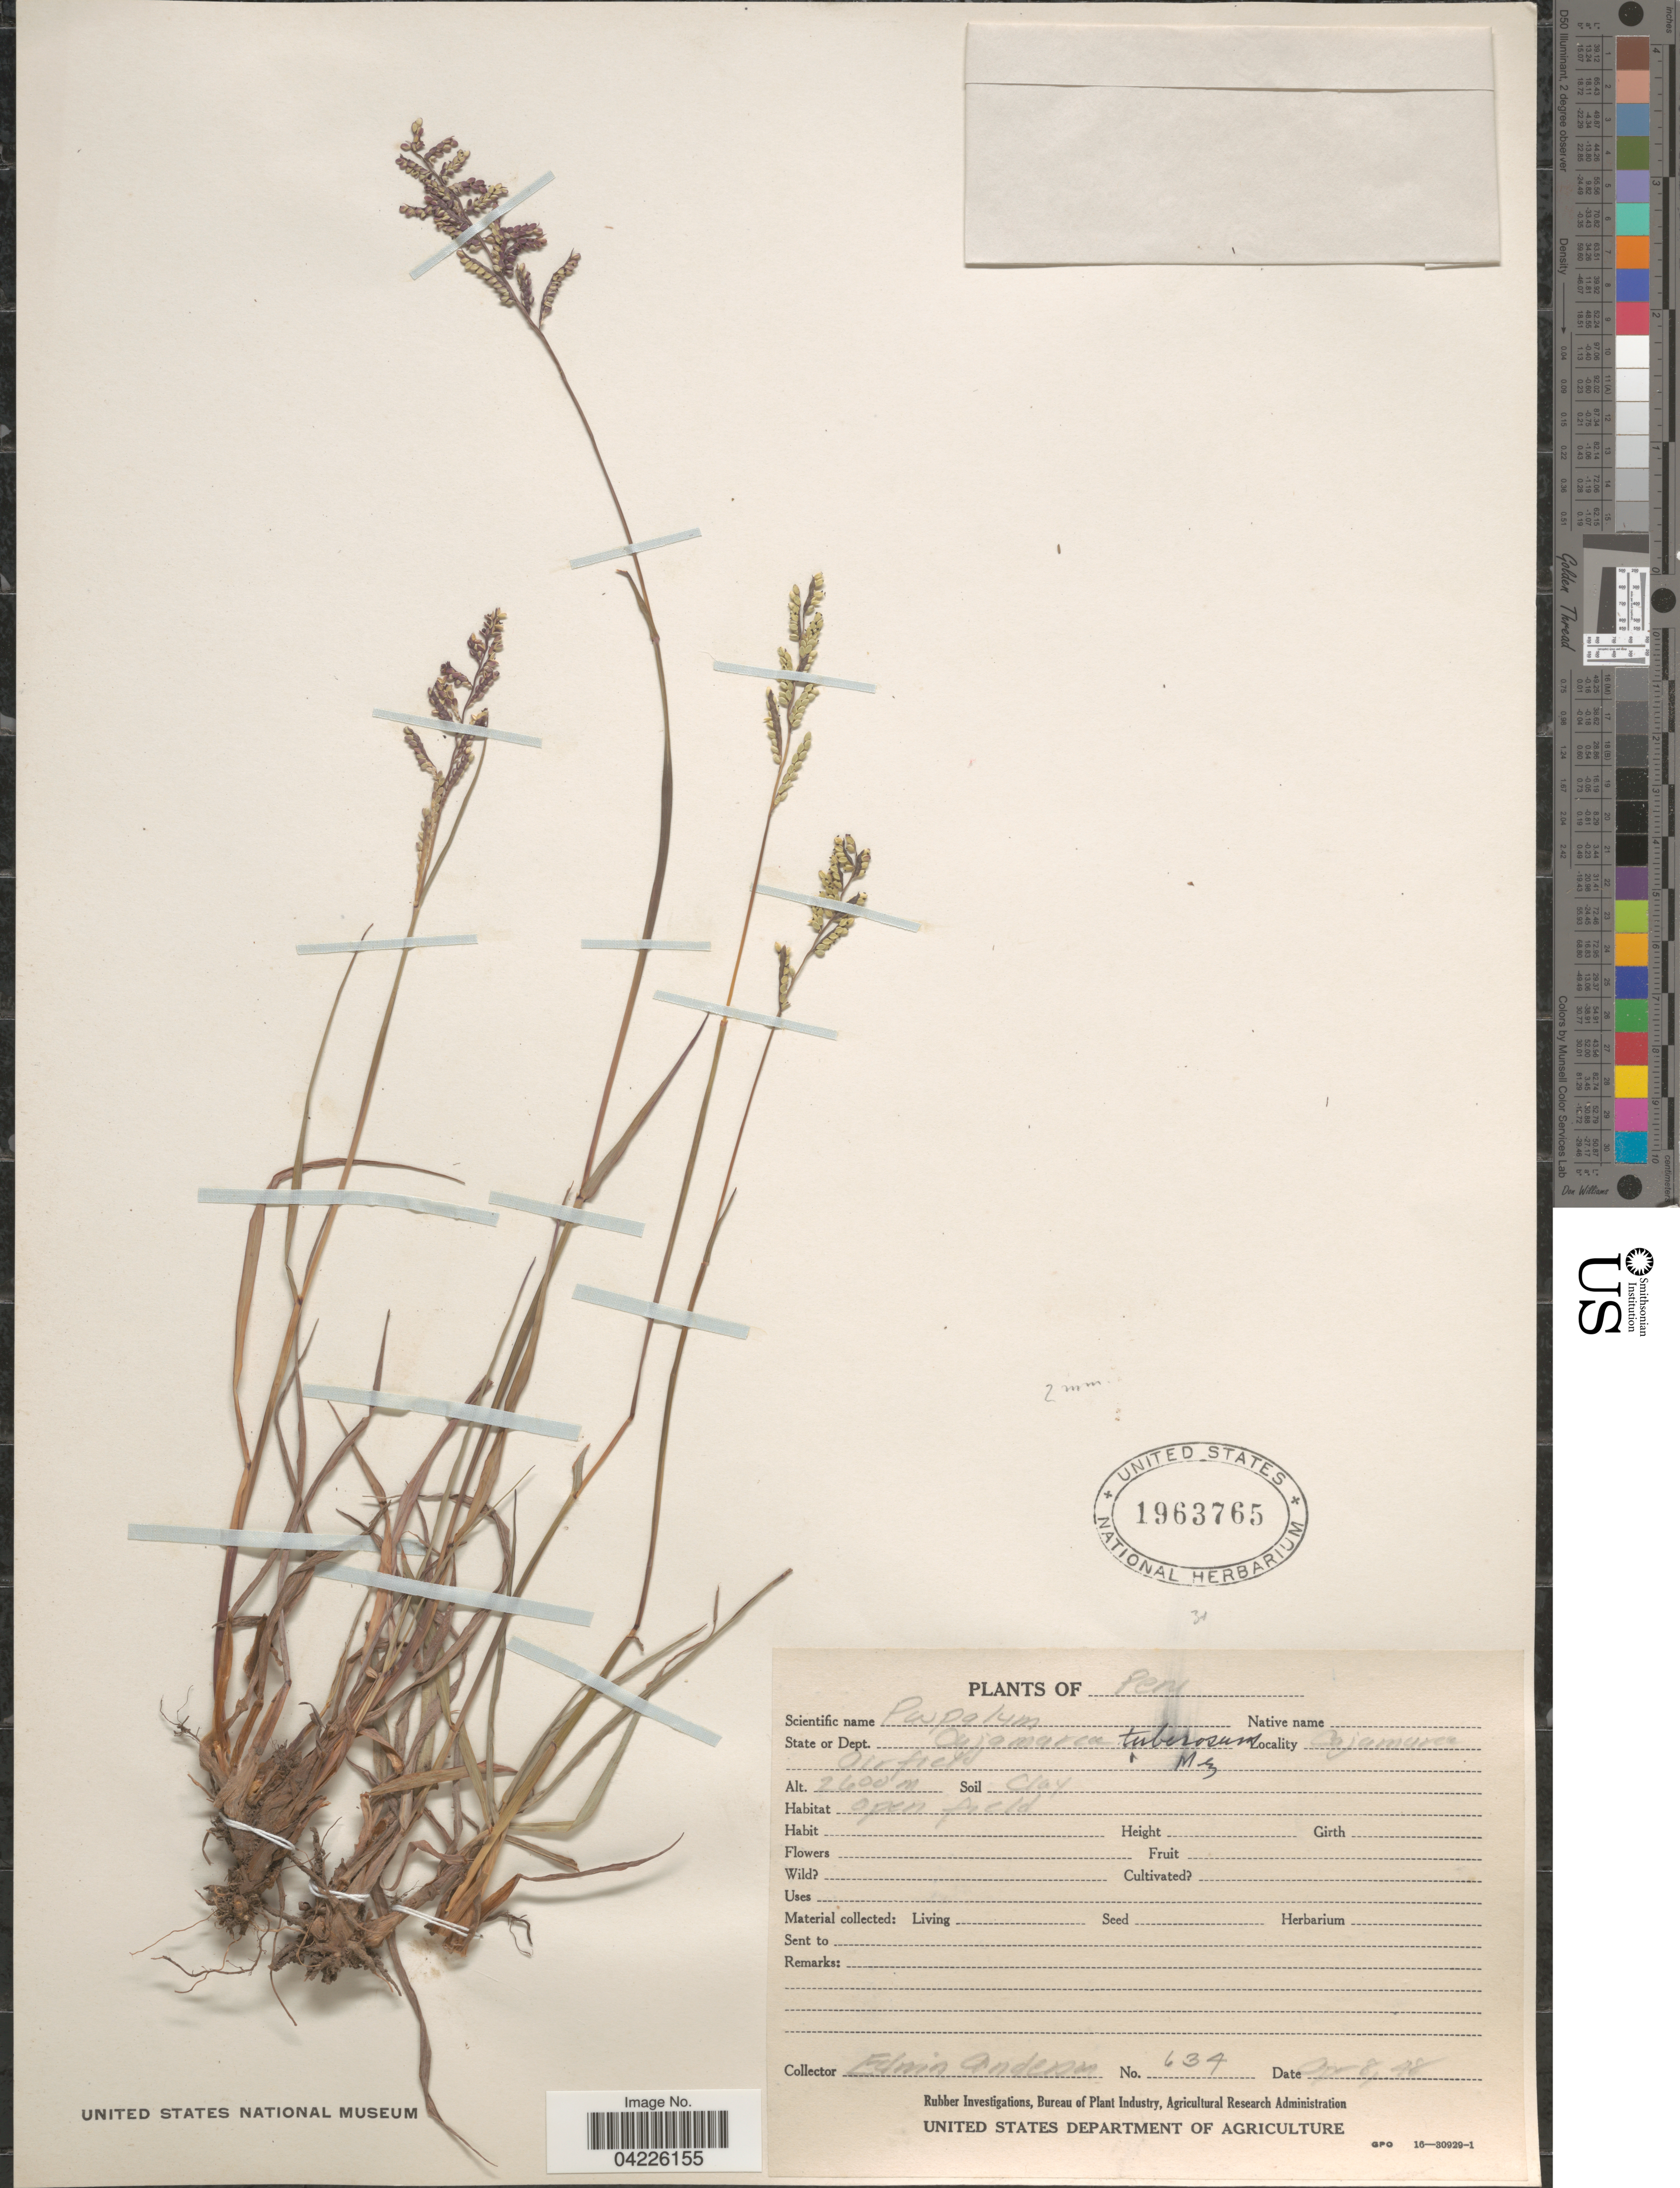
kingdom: Plantae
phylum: Tracheophyta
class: Liliopsida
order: Poales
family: Poaceae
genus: Paspalum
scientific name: Paspalum tuberosum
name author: Mez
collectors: E. Anderson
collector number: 634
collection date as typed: Transcribed d/m/y: 8/4/48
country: Peru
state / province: Cajamarca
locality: State or Dept. Cajamarca. Cajamarca Airfield.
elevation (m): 2600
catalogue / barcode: US 1963765